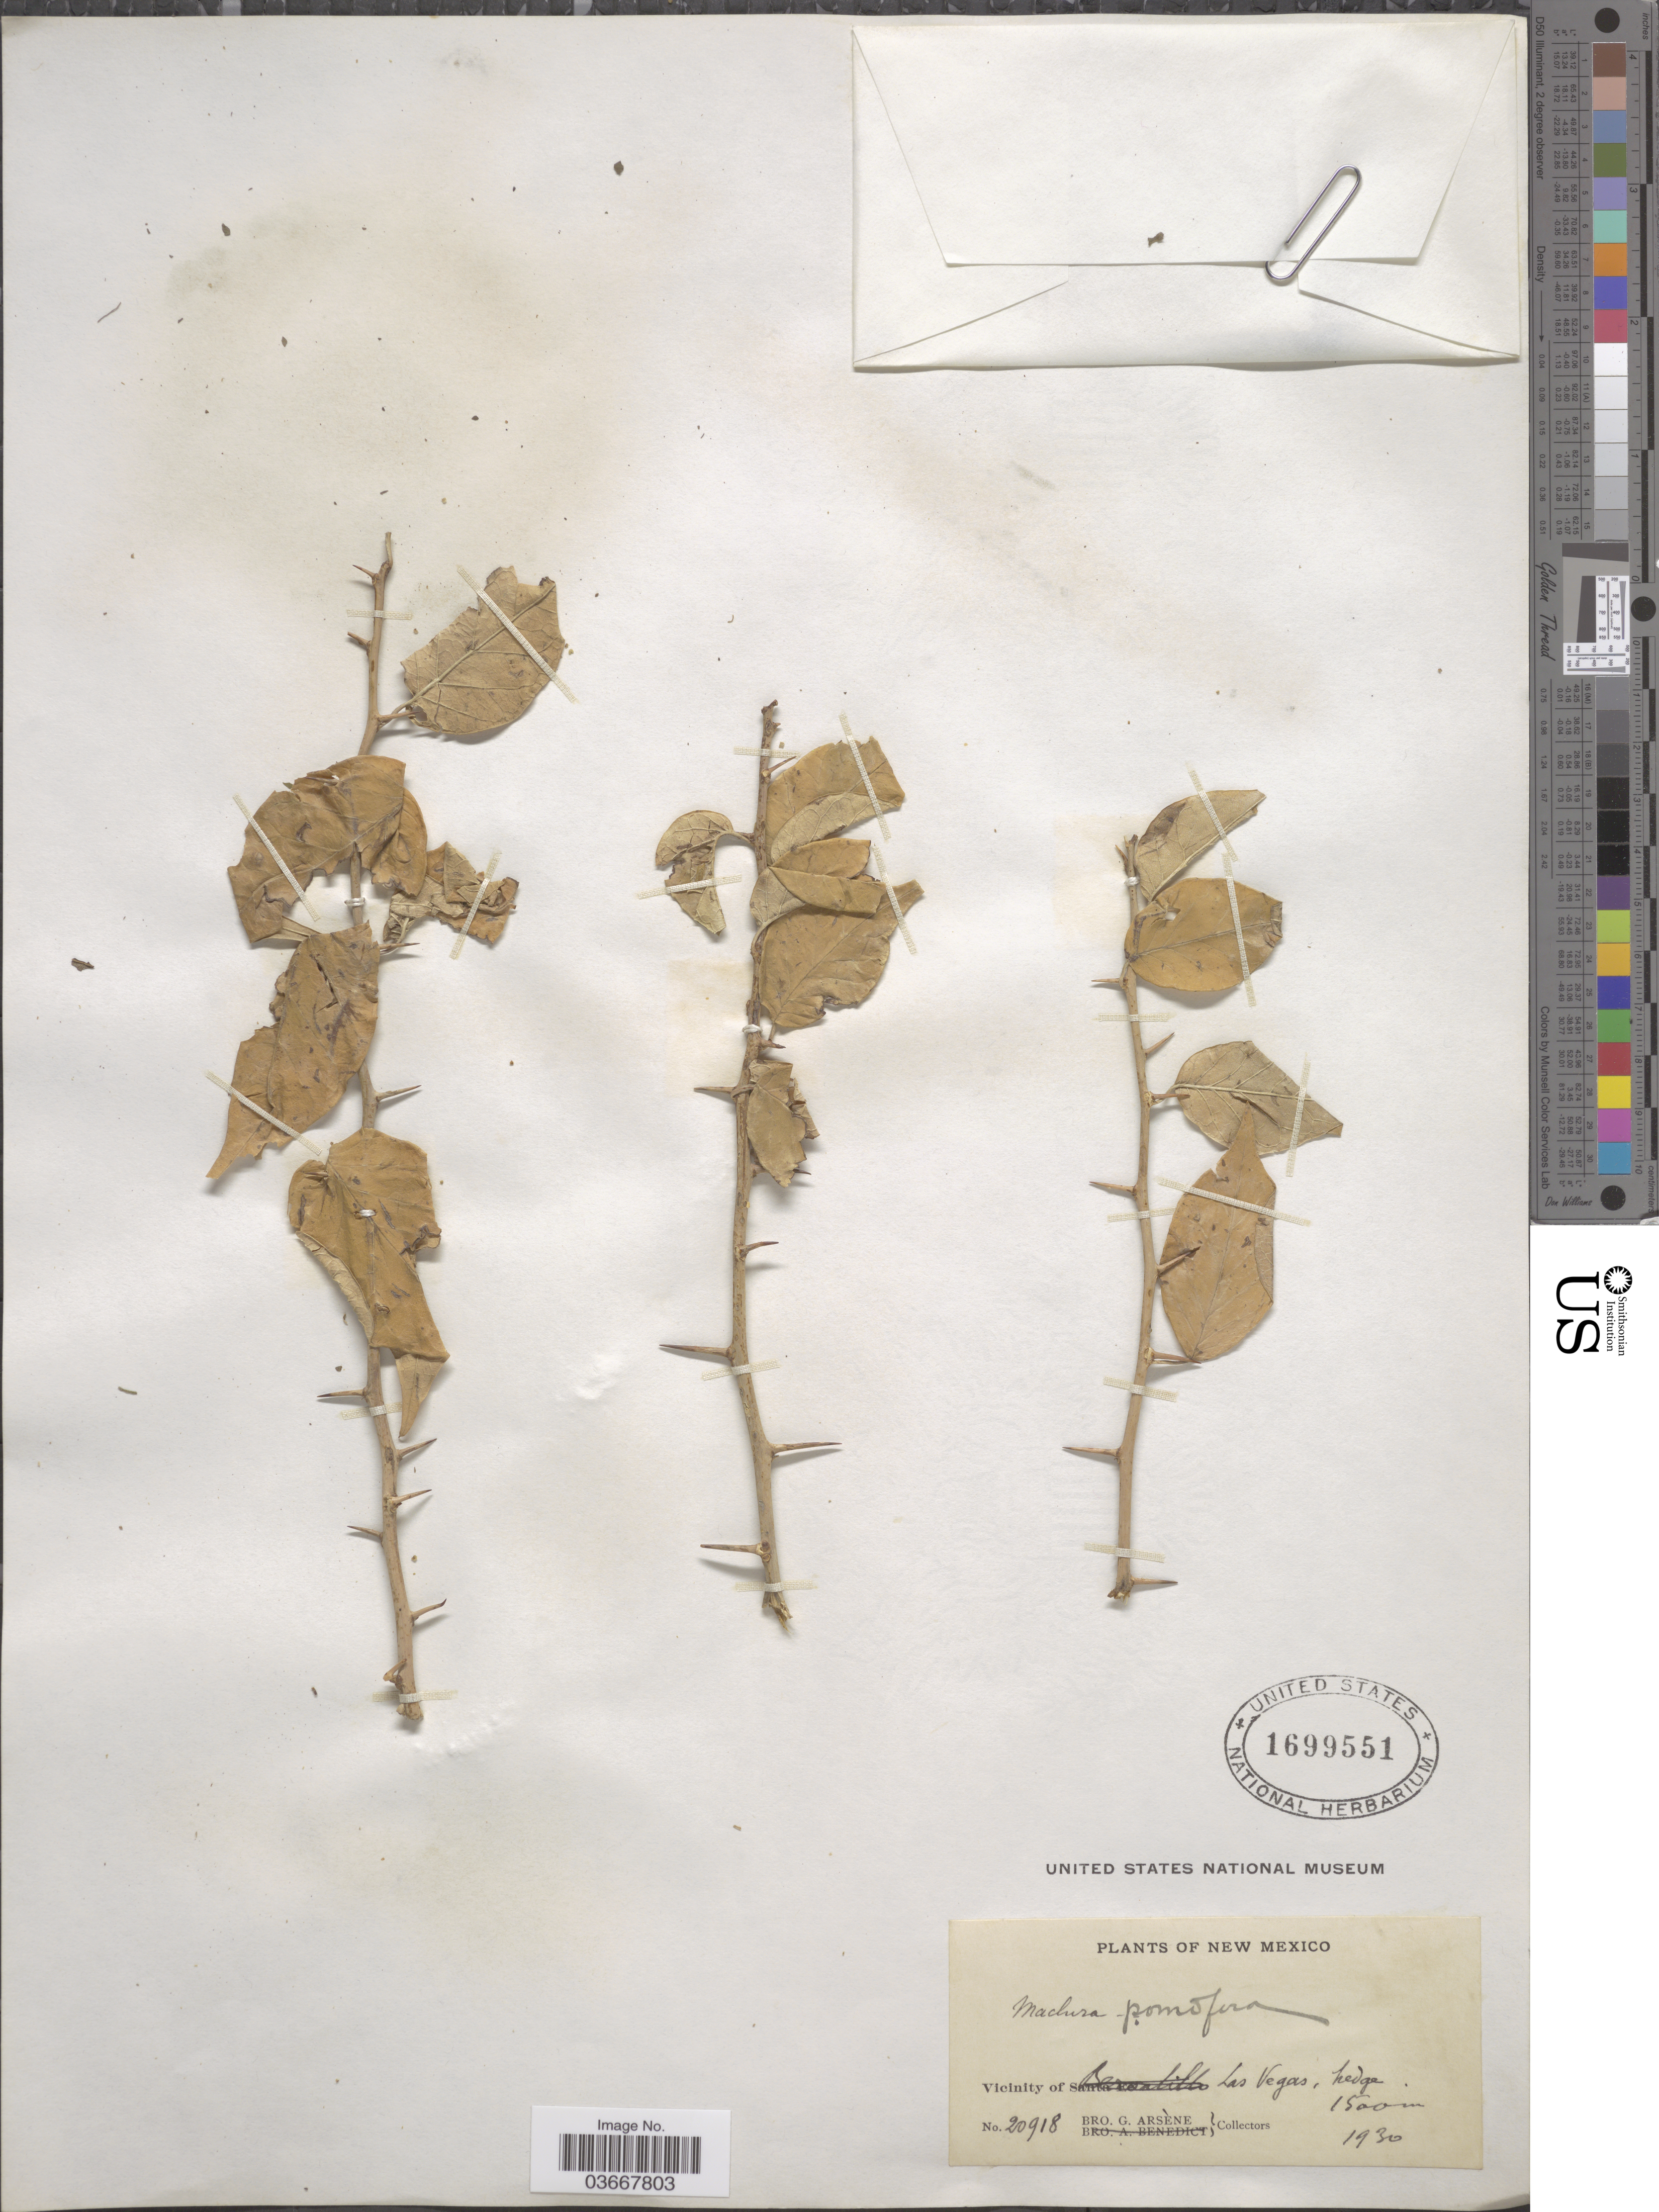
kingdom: Plantae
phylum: Tracheophyta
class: Magnoliopsida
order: Rosales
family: Moraceae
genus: Maclura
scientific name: Maclura pomifera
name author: (Raf.) C.K. Schneid.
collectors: Bro. G. Arsène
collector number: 20918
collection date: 1930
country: United States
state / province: New Mexico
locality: Vicinity of Las Vegas, hedge.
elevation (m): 1500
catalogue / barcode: US 1699551